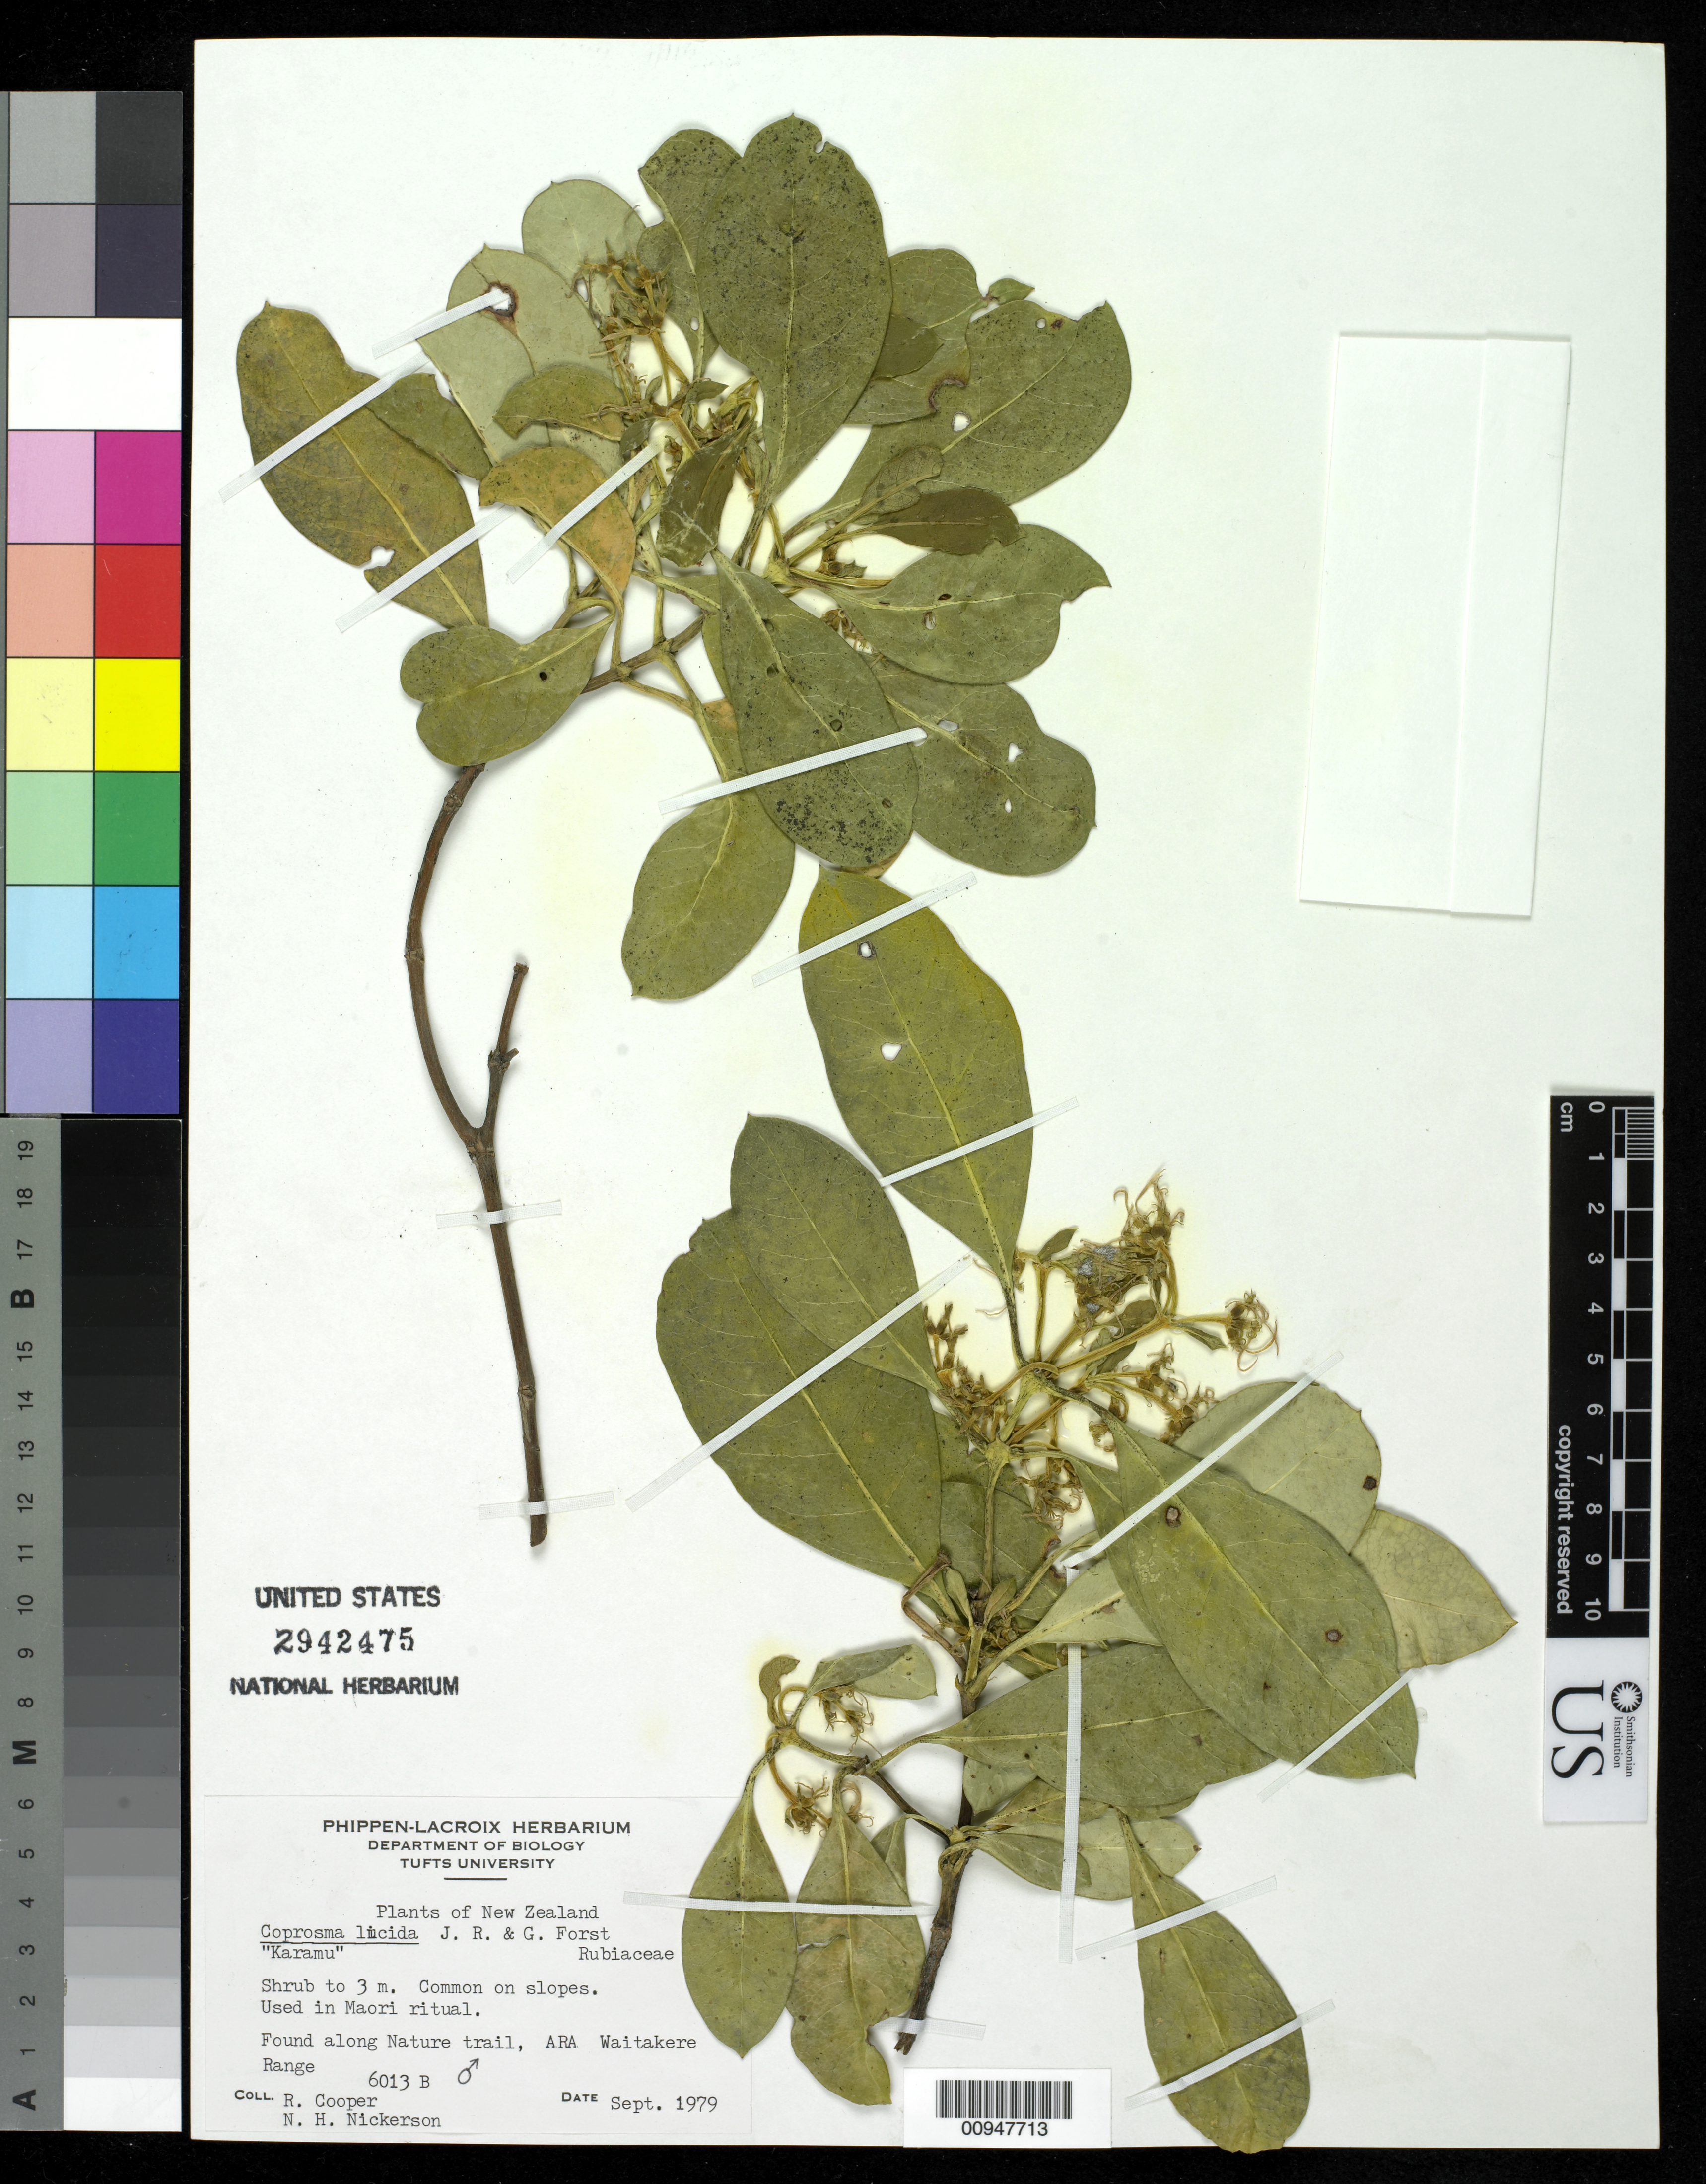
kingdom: Plantae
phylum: Tracheophyta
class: Magnoliopsida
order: Gentianales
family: Rubiaceae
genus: Coprosma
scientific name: Coprosma lucida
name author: J.R. Forst. & G. Forst.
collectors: R. Cooper & N. Nickerson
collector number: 6013 B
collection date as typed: Sep 1979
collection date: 1979-09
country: New Zealand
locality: ARA Waitakere Range Found along Nature trail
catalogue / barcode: US 2942475